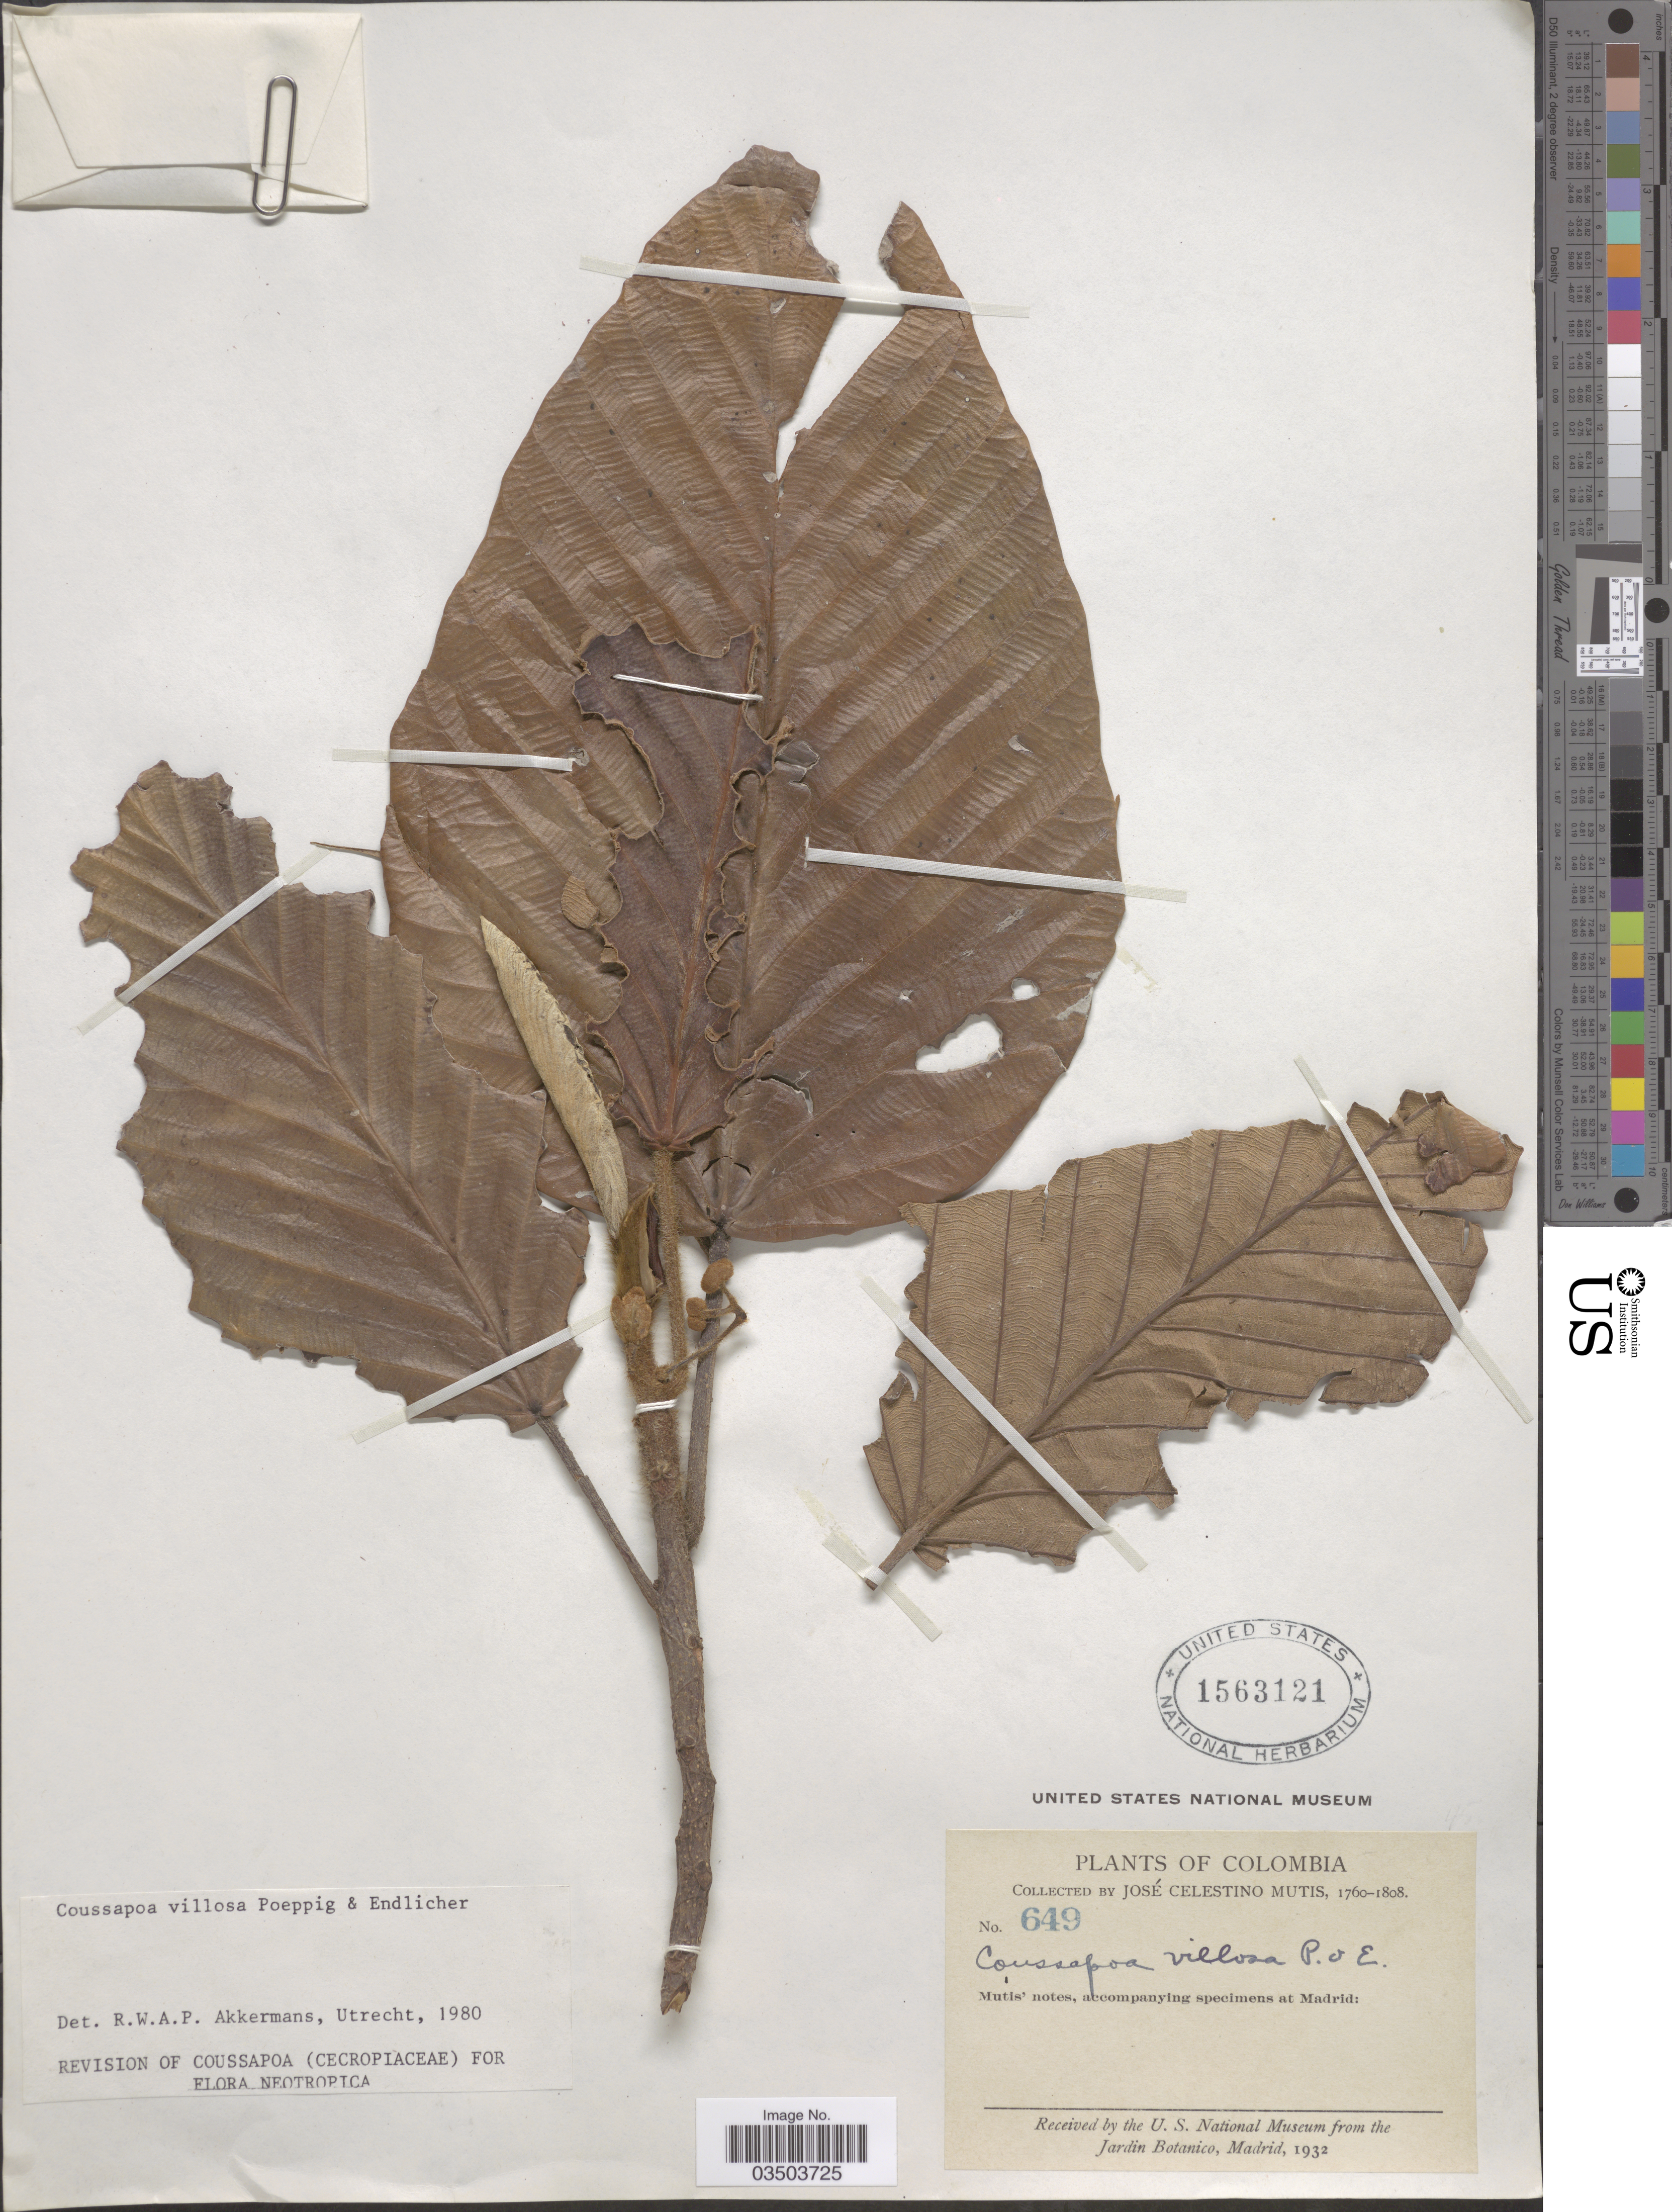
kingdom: Plantae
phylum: Tracheophyta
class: Magnoliopsida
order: Rosales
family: Urticaceae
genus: Coussapoa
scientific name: Coussapoa villosa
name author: Poepp. & Endl.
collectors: J. C. B. Mutis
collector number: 649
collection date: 1760/1808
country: Colombia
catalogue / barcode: US 1563121